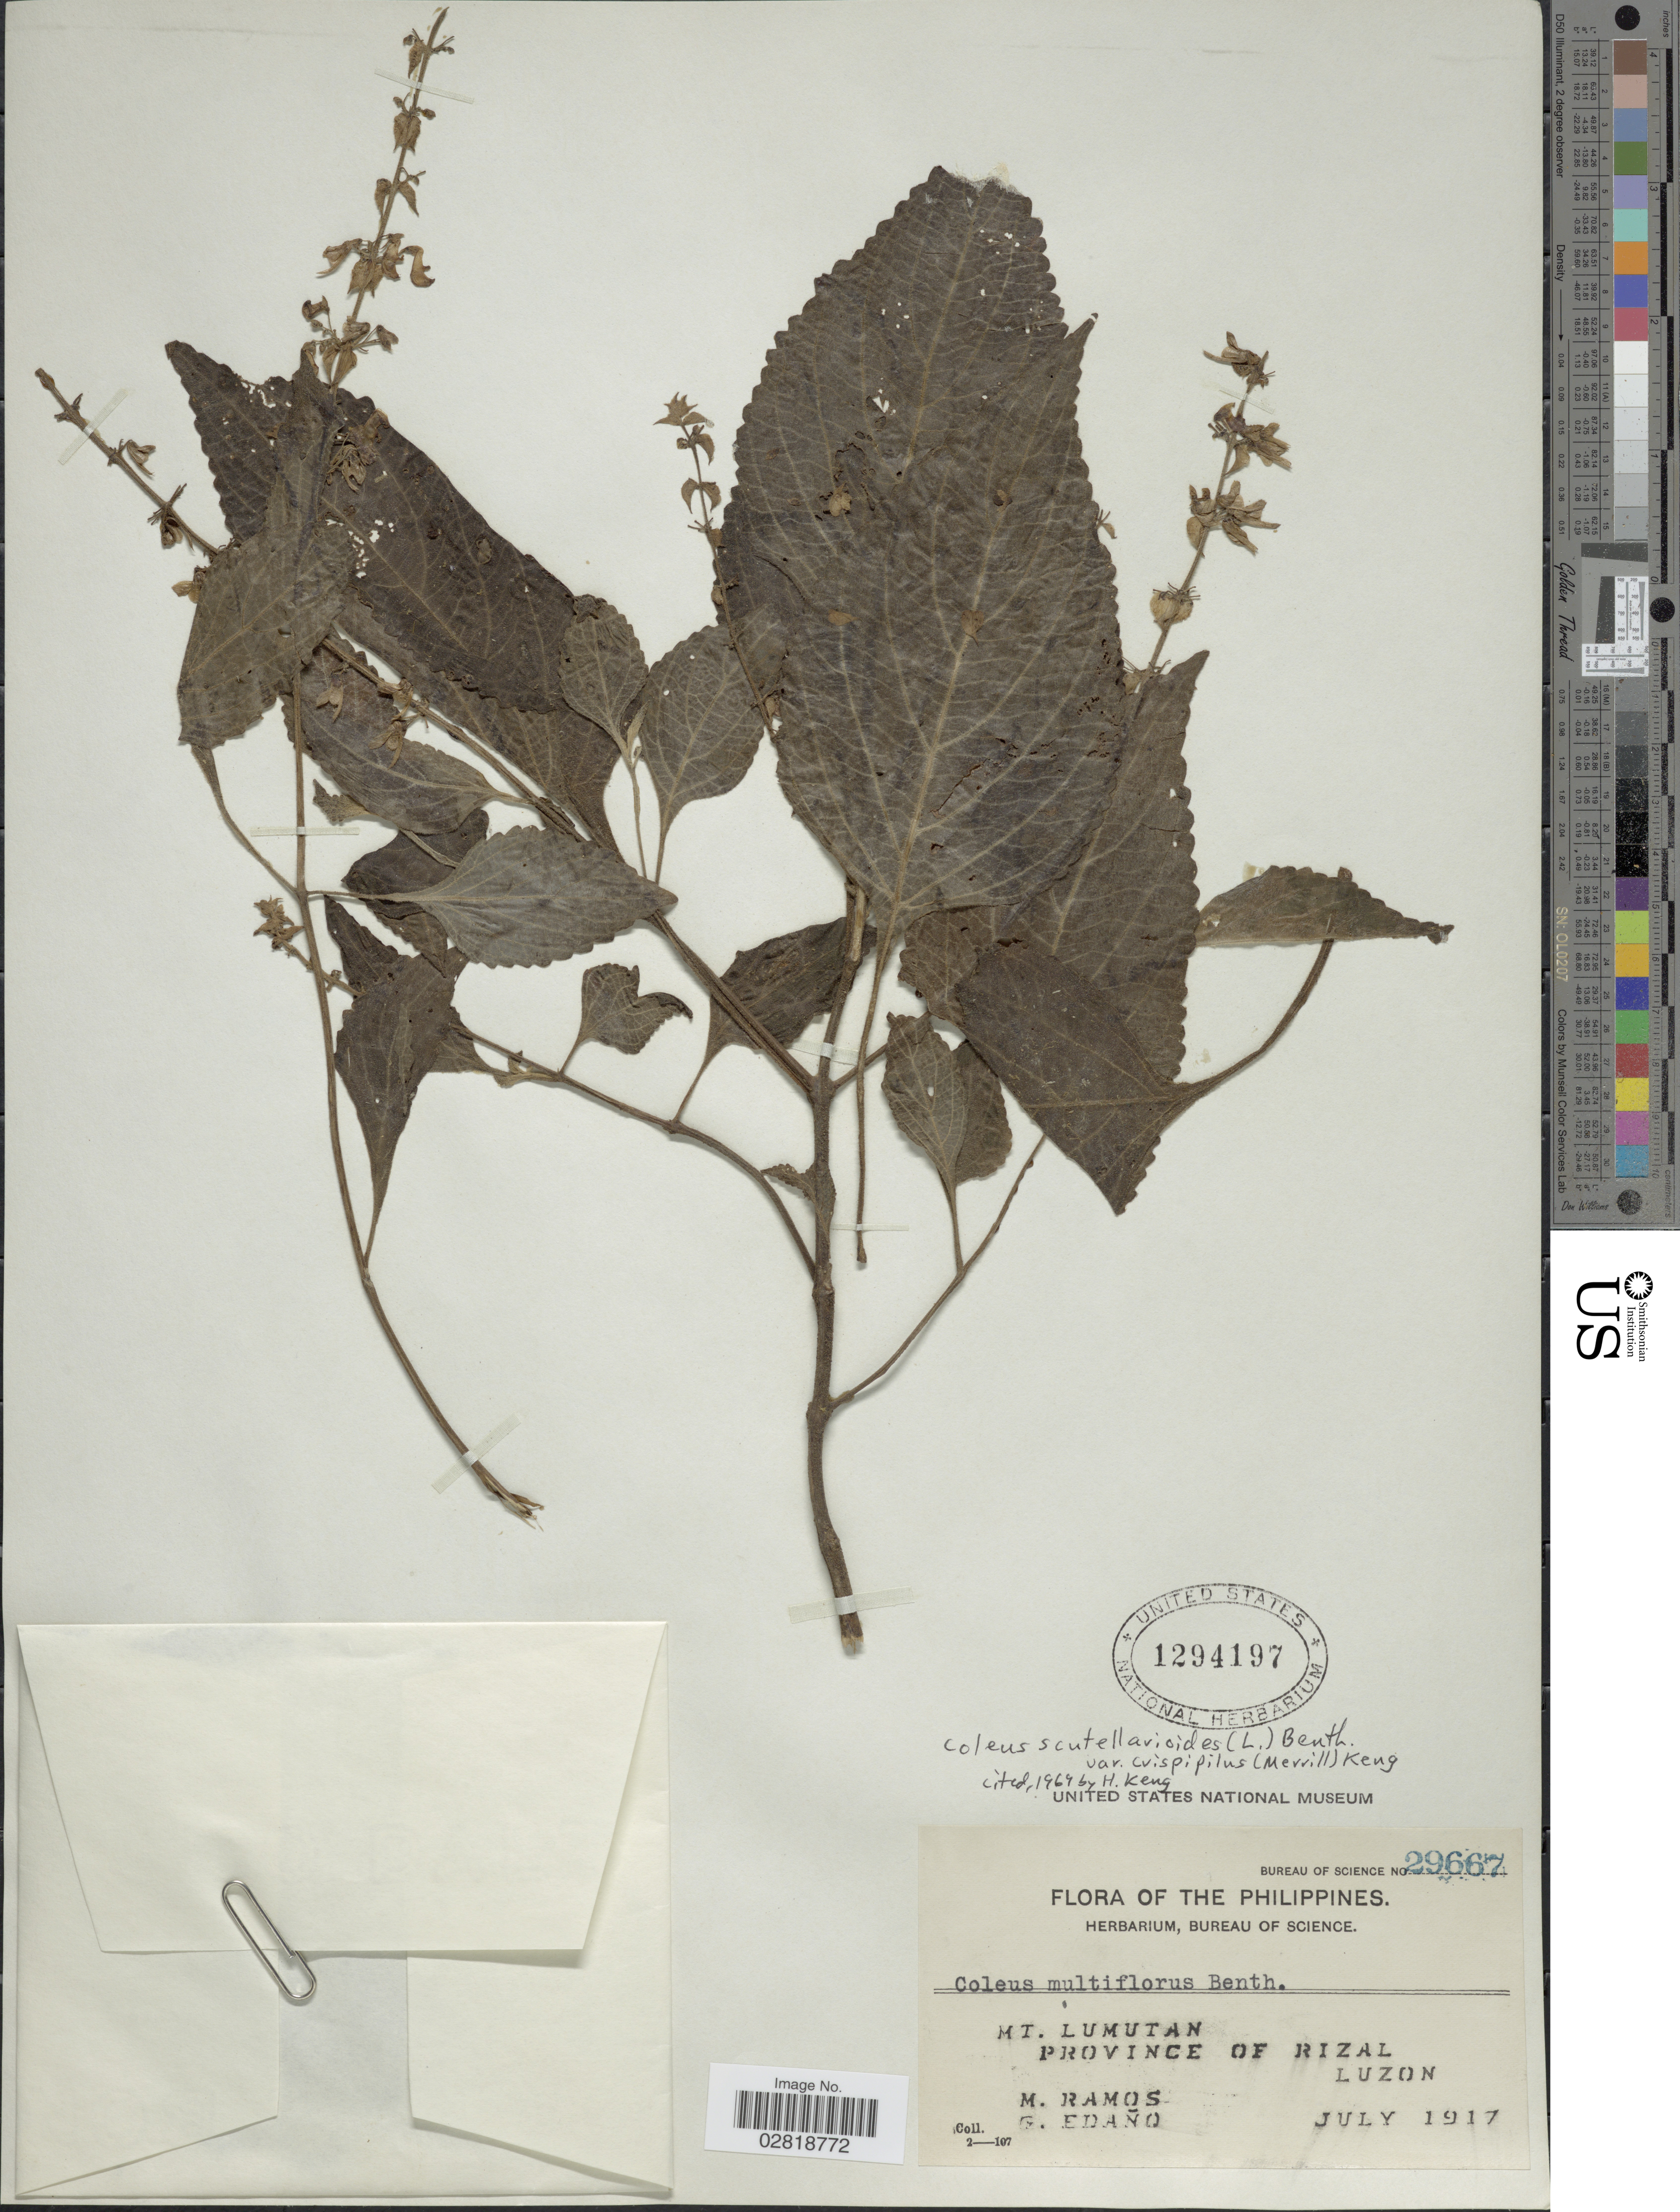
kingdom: Plantae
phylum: Tracheophyta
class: Magnoliopsida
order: Lamiales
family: Lamiaceae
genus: Plectranthus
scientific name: Plectranthus scutellarioides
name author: (L.) R. Br.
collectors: M. Ramos & G. Edaño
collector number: Bureau of Science 29667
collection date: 1917-07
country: Philippines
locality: Mt. Lumutan. Province of Rizal. Luzon.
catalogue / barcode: US 1294197